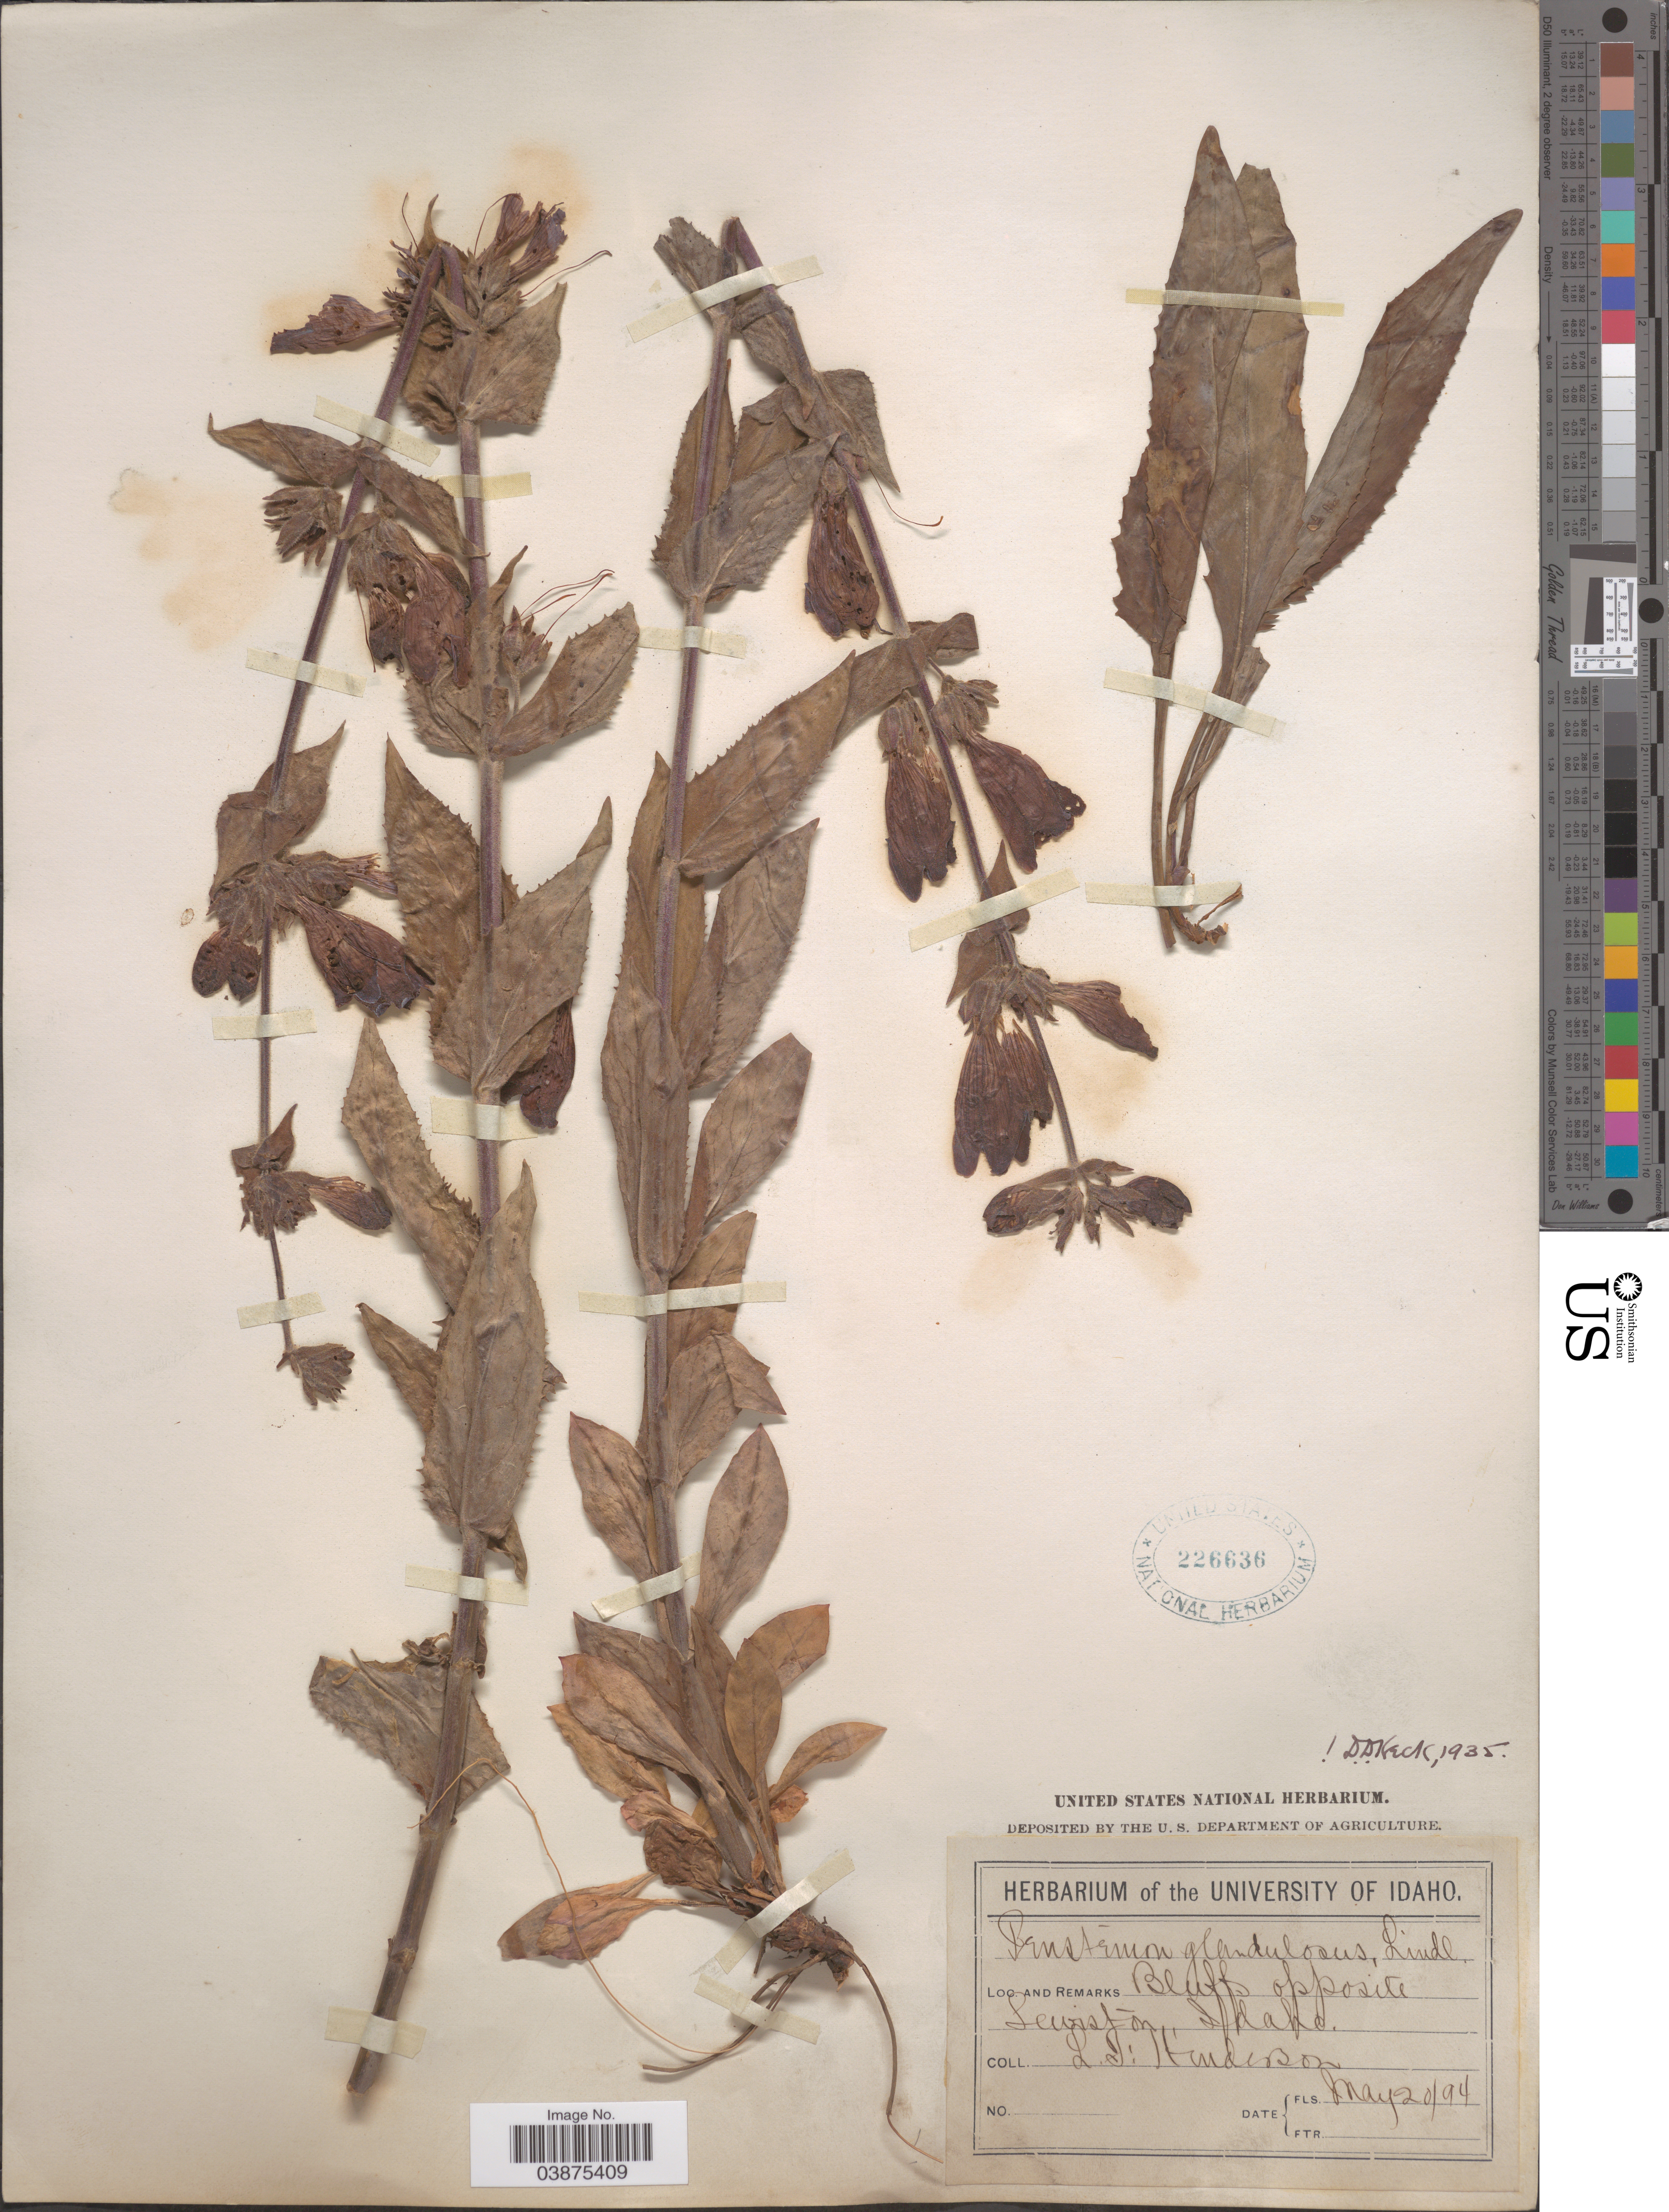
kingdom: Plantae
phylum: Tracheophyta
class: Magnoliopsida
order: Lamiales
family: Plantaginaceae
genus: Penstemon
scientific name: Penstemon glandulosus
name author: Douglas ex Lindl.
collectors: L. Henderson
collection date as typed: Transcribed d/m/y: 20/5/94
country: United States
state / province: Idaho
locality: Bluffs opposite Lewiston.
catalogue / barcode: US 226636